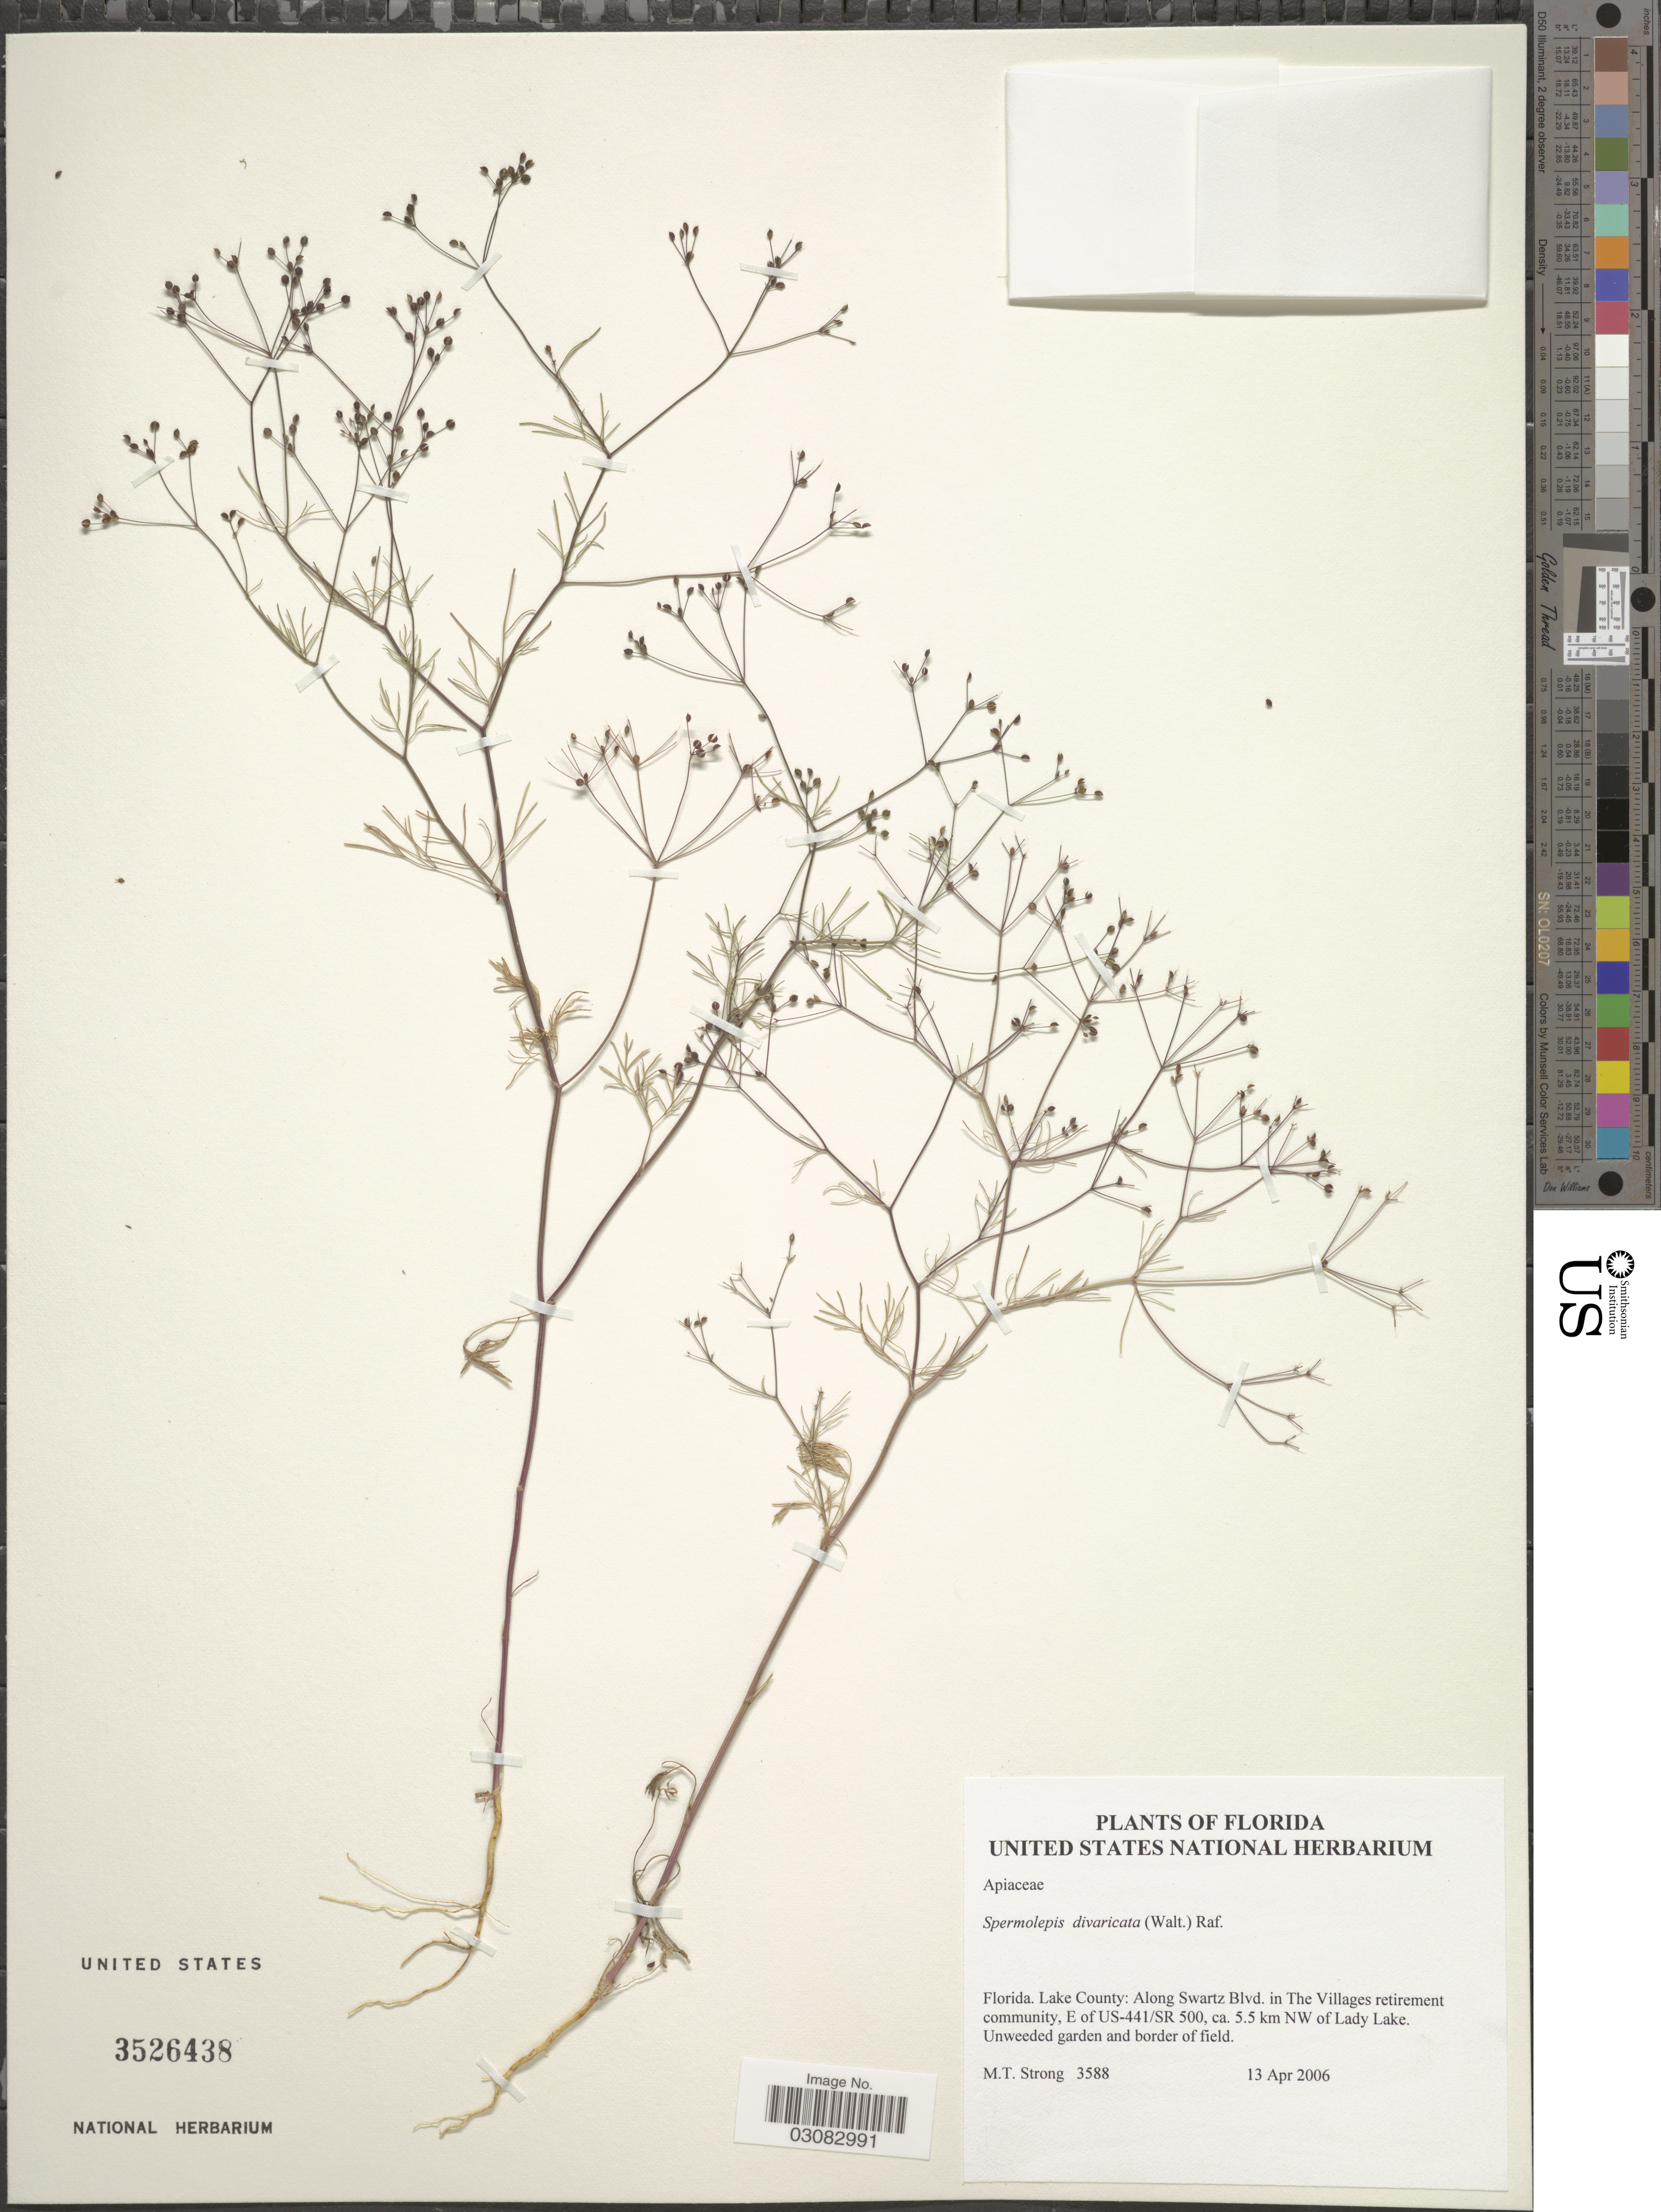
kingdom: Plantae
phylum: Tracheophyta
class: Magnoliopsida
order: Apiales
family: Apiaceae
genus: Spermolepis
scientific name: Spermolepis divaricata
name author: (Walter) Raf.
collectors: M. T. Strong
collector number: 3588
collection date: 2006-04-13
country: United States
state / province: Florida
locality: Lake County: Along Swartz Blvd, in The Villages retirement community, E of US-441/SR 500, ca. 5.5 km NW of Lady Lake.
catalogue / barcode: US 3526438